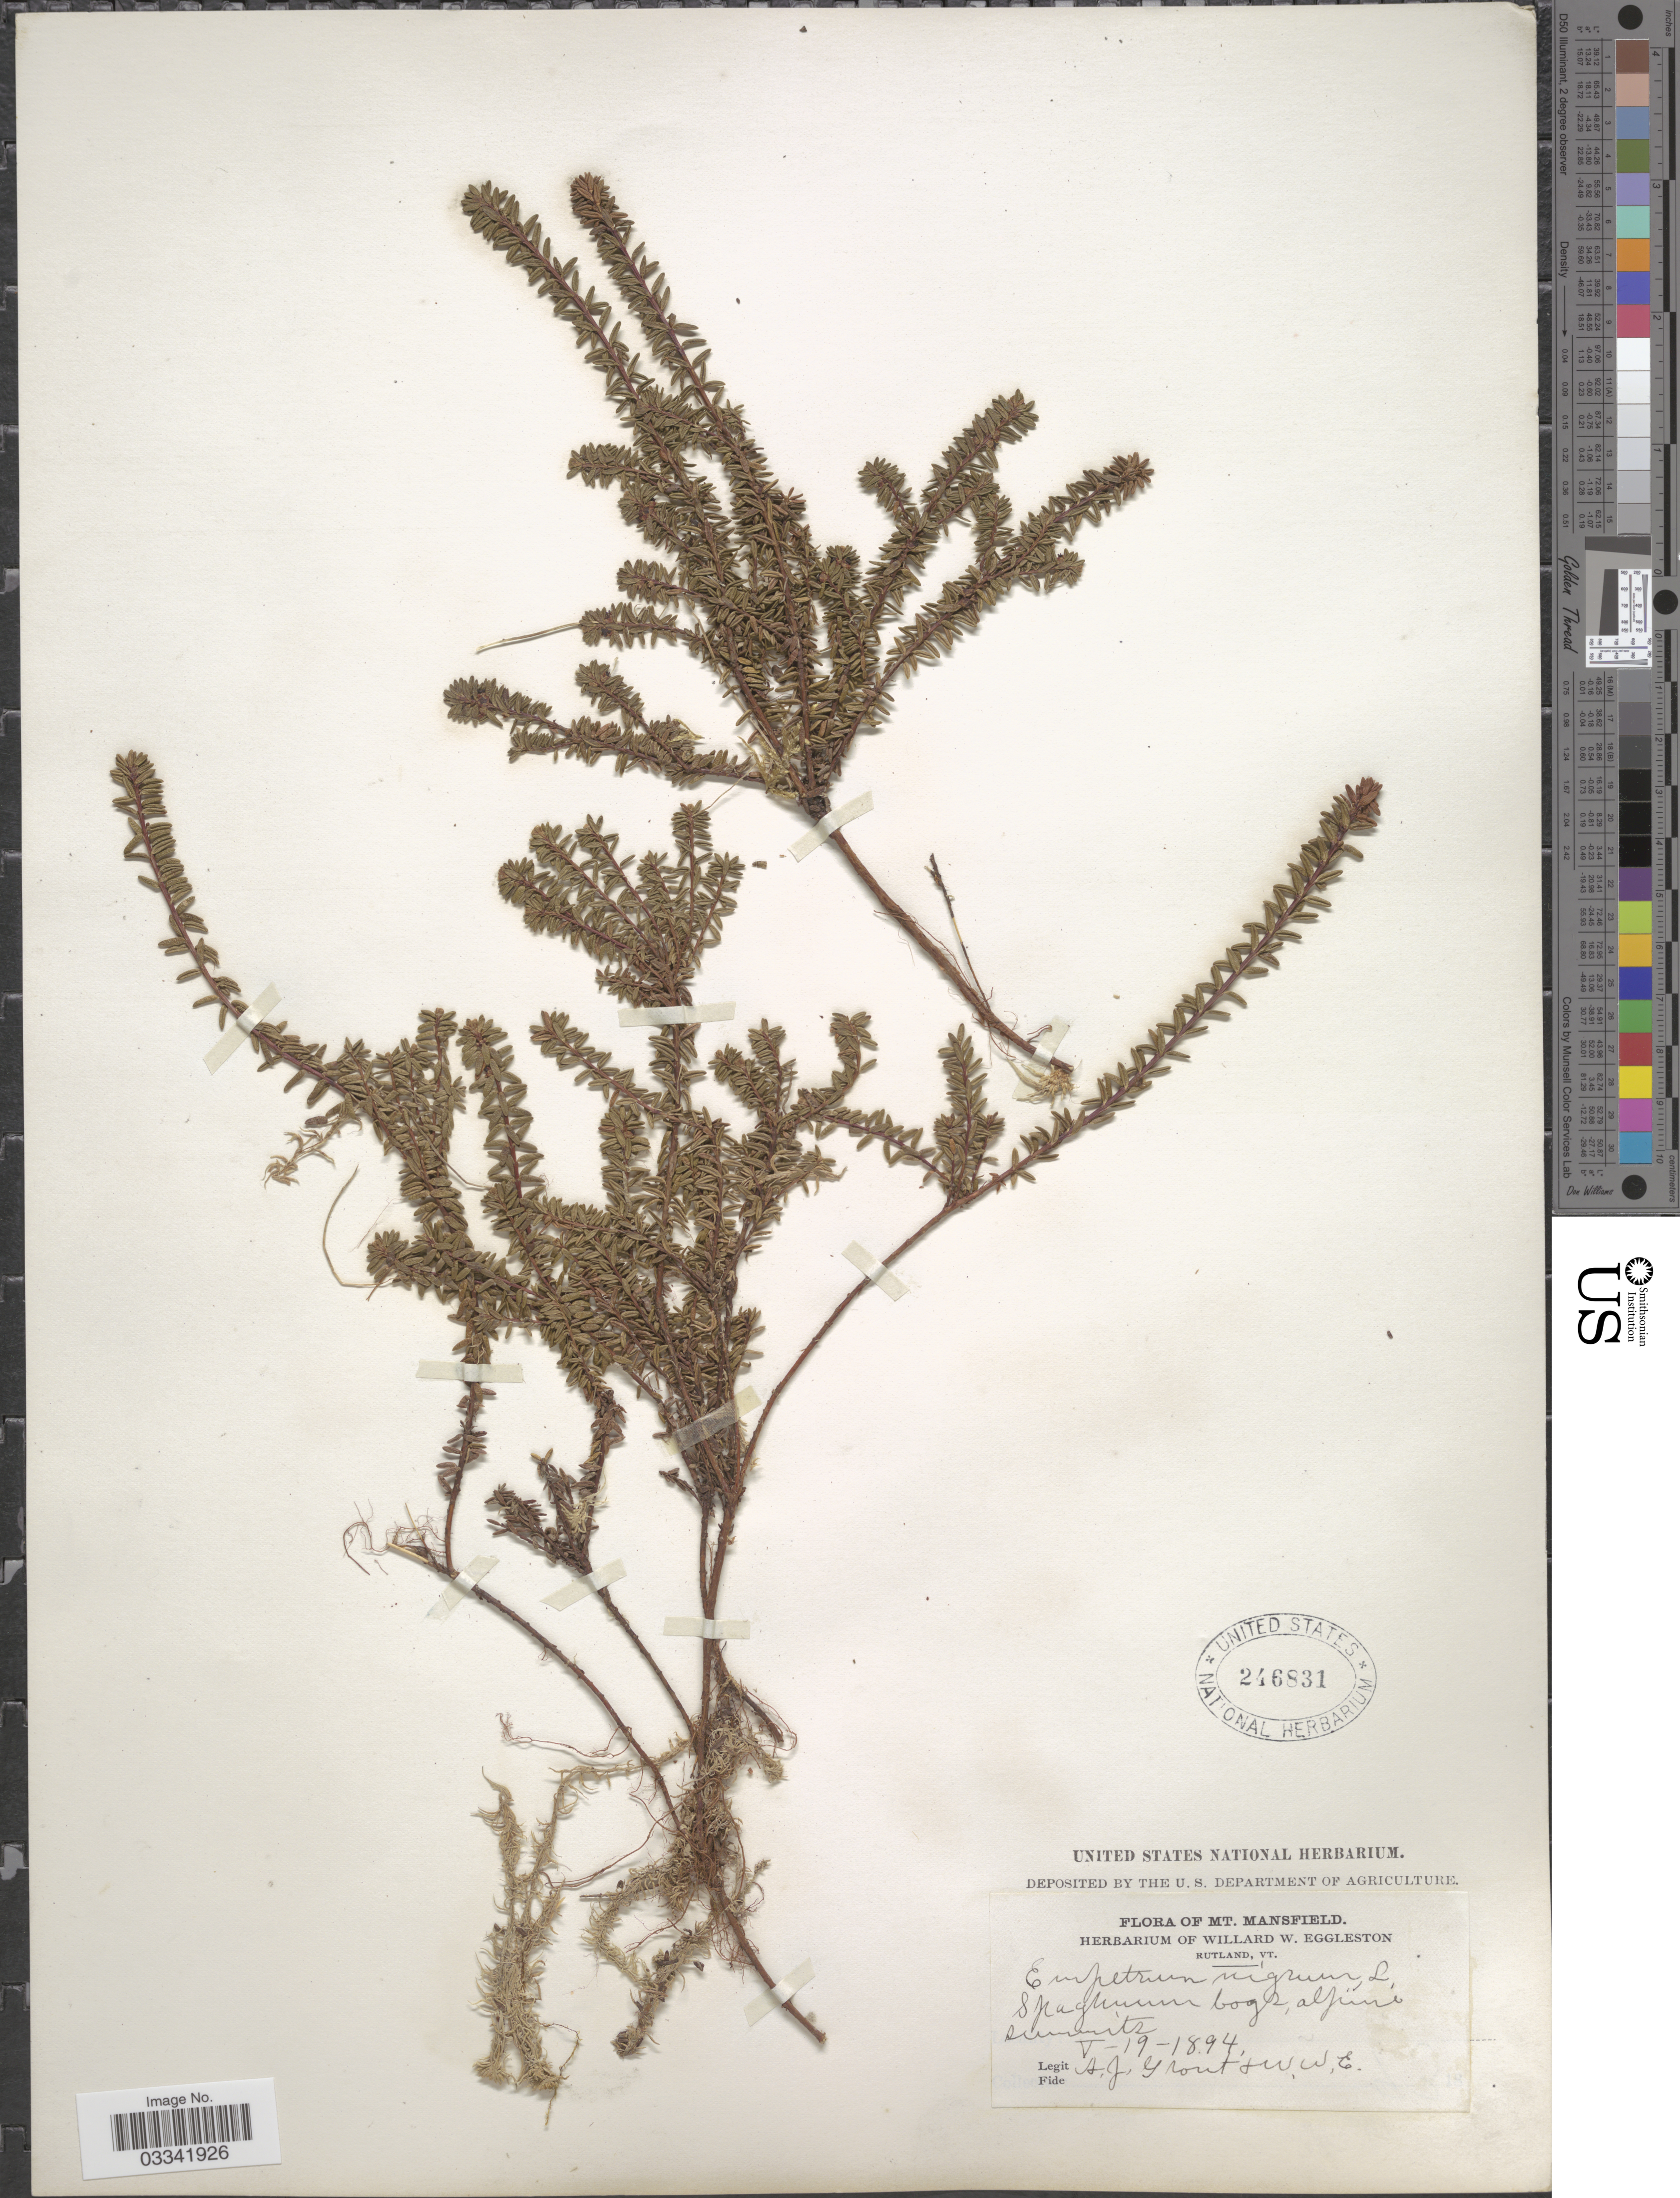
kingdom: Plantae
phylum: Tracheophyta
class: Magnoliopsida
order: Ericales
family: Ericaceae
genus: Empetrum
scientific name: Empetrum nigrum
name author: L.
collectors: A. J. Grout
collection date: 1894-05-19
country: United States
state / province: Vermont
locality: Mt. Mansfield.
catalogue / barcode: US 246831